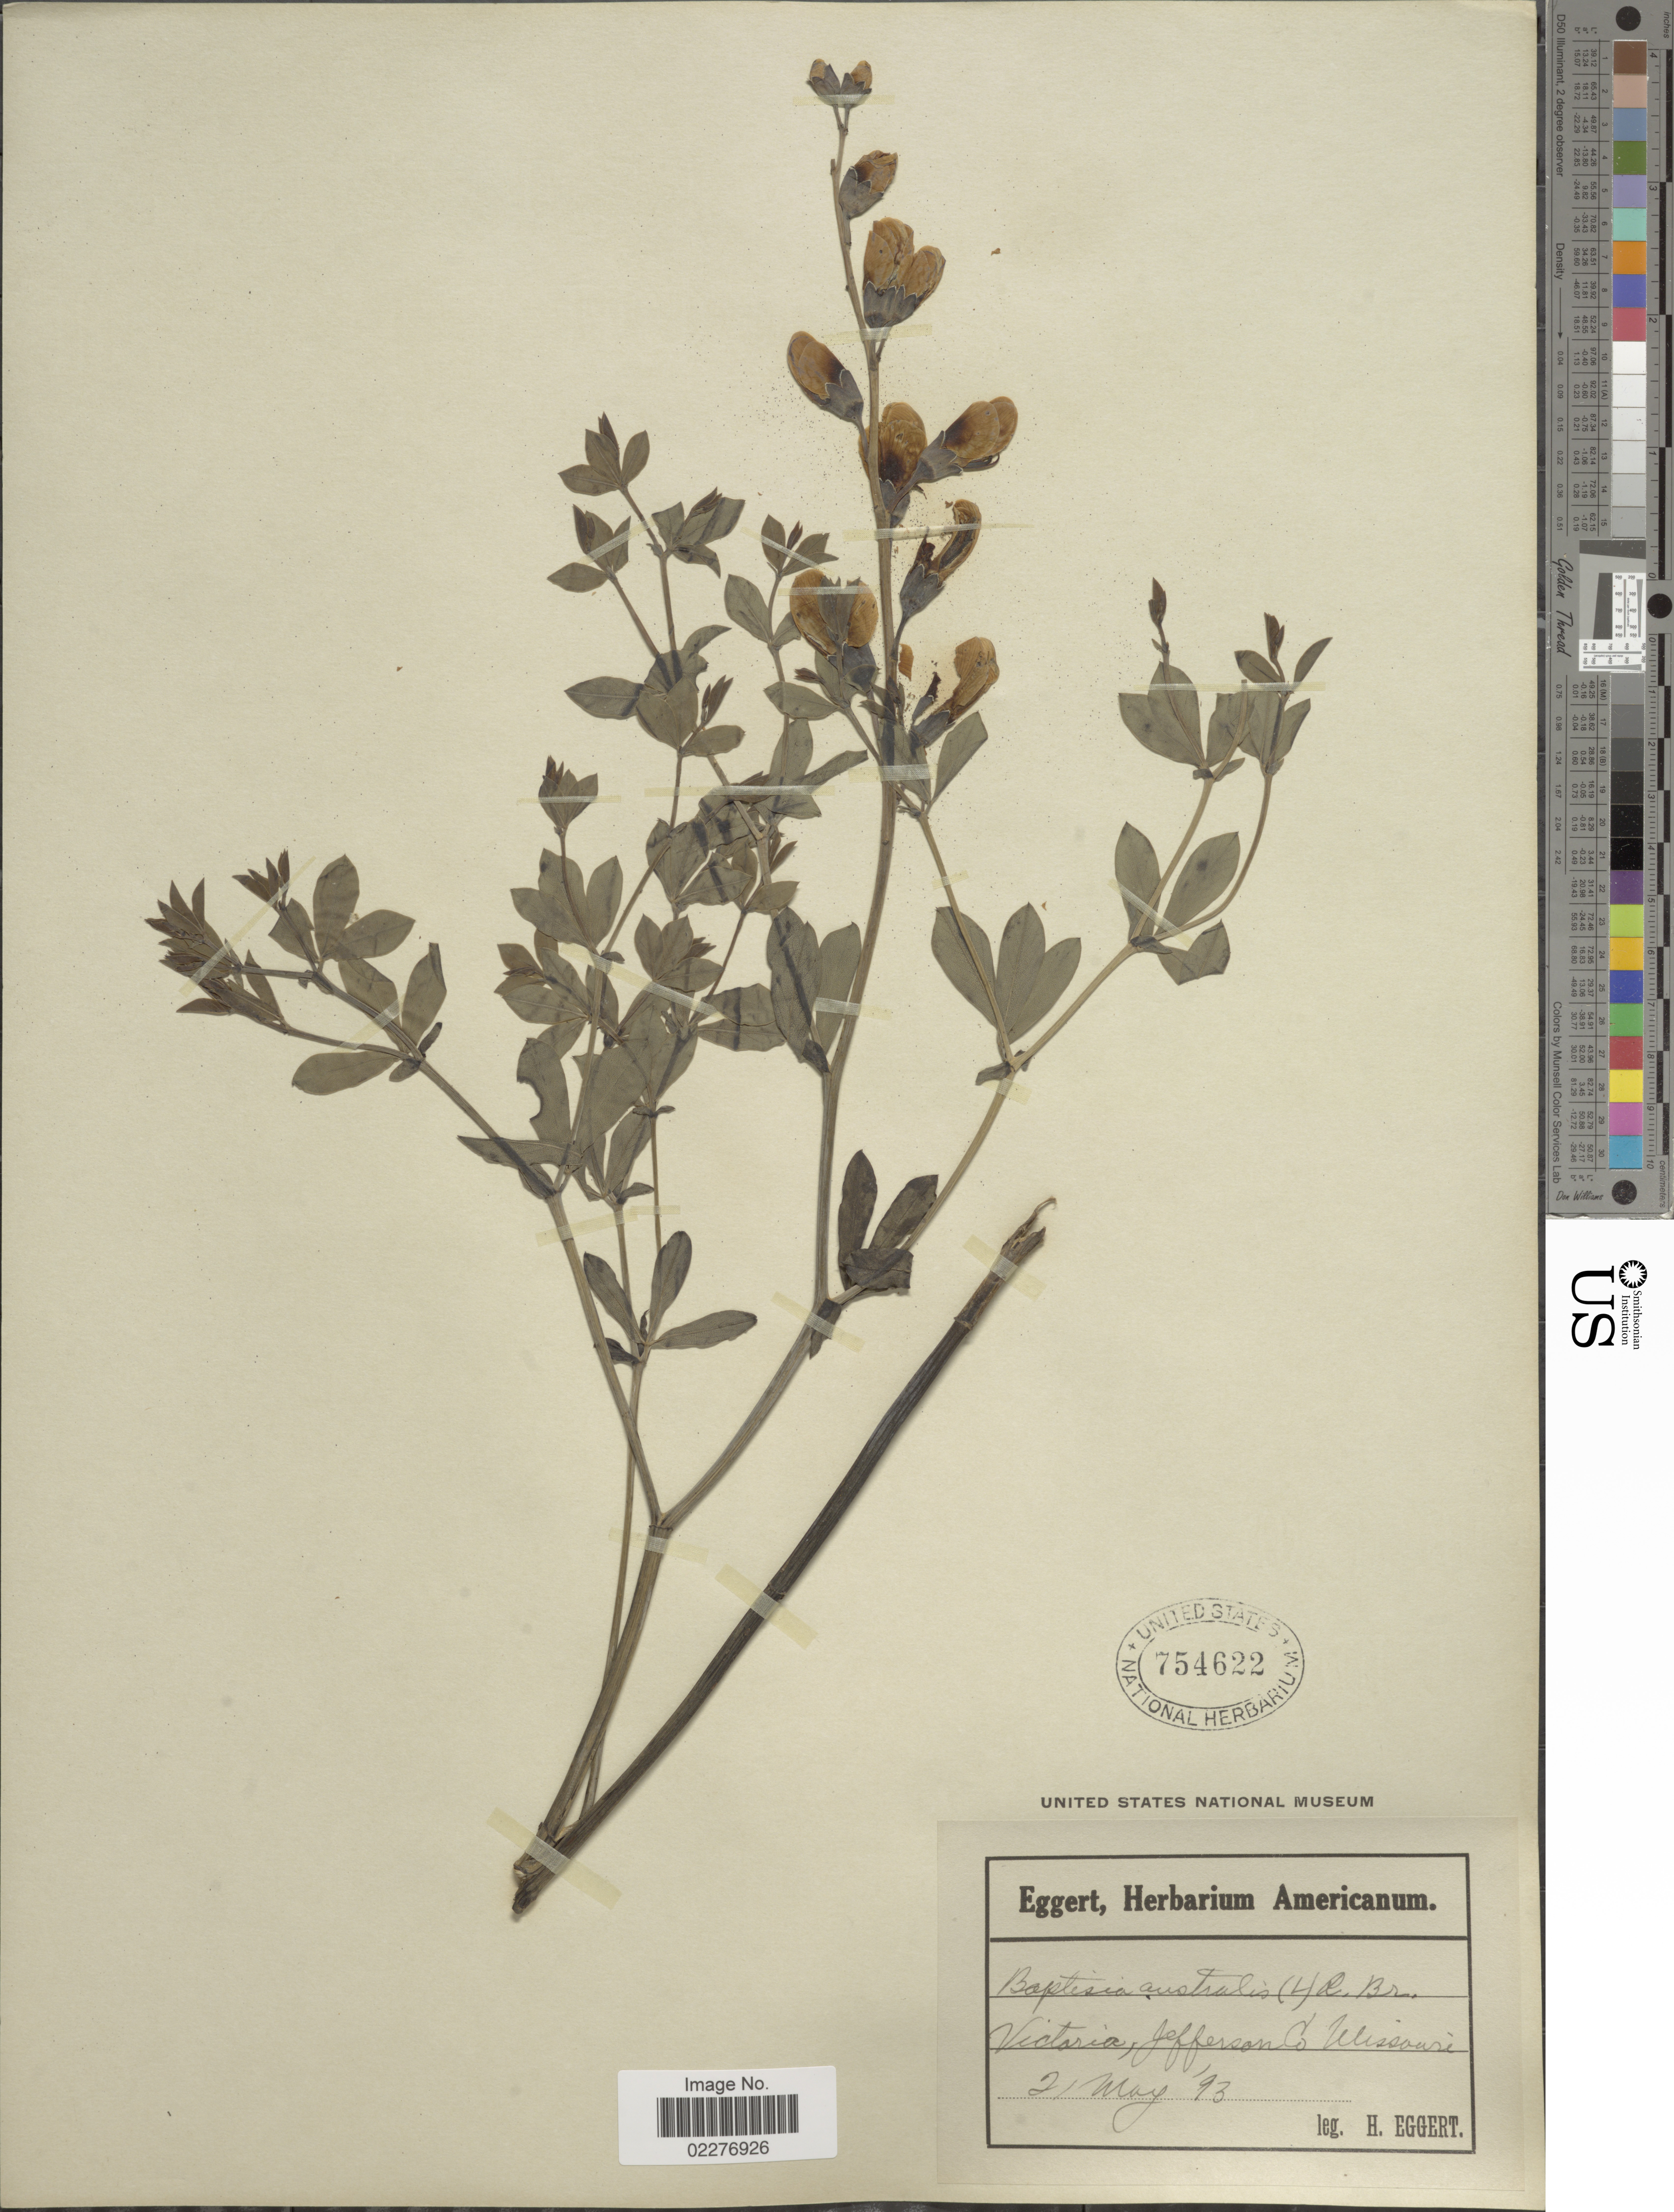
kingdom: Plantae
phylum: Tracheophyta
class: Magnoliopsida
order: Fabales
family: Fabaceae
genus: Baptisia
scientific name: Baptisia minor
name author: Lehm.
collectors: H. Eggert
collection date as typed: Transcribed d/m/y: 21/5/93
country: United States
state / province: Missouri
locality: Victoria, Jefferson Co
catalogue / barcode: US 754622